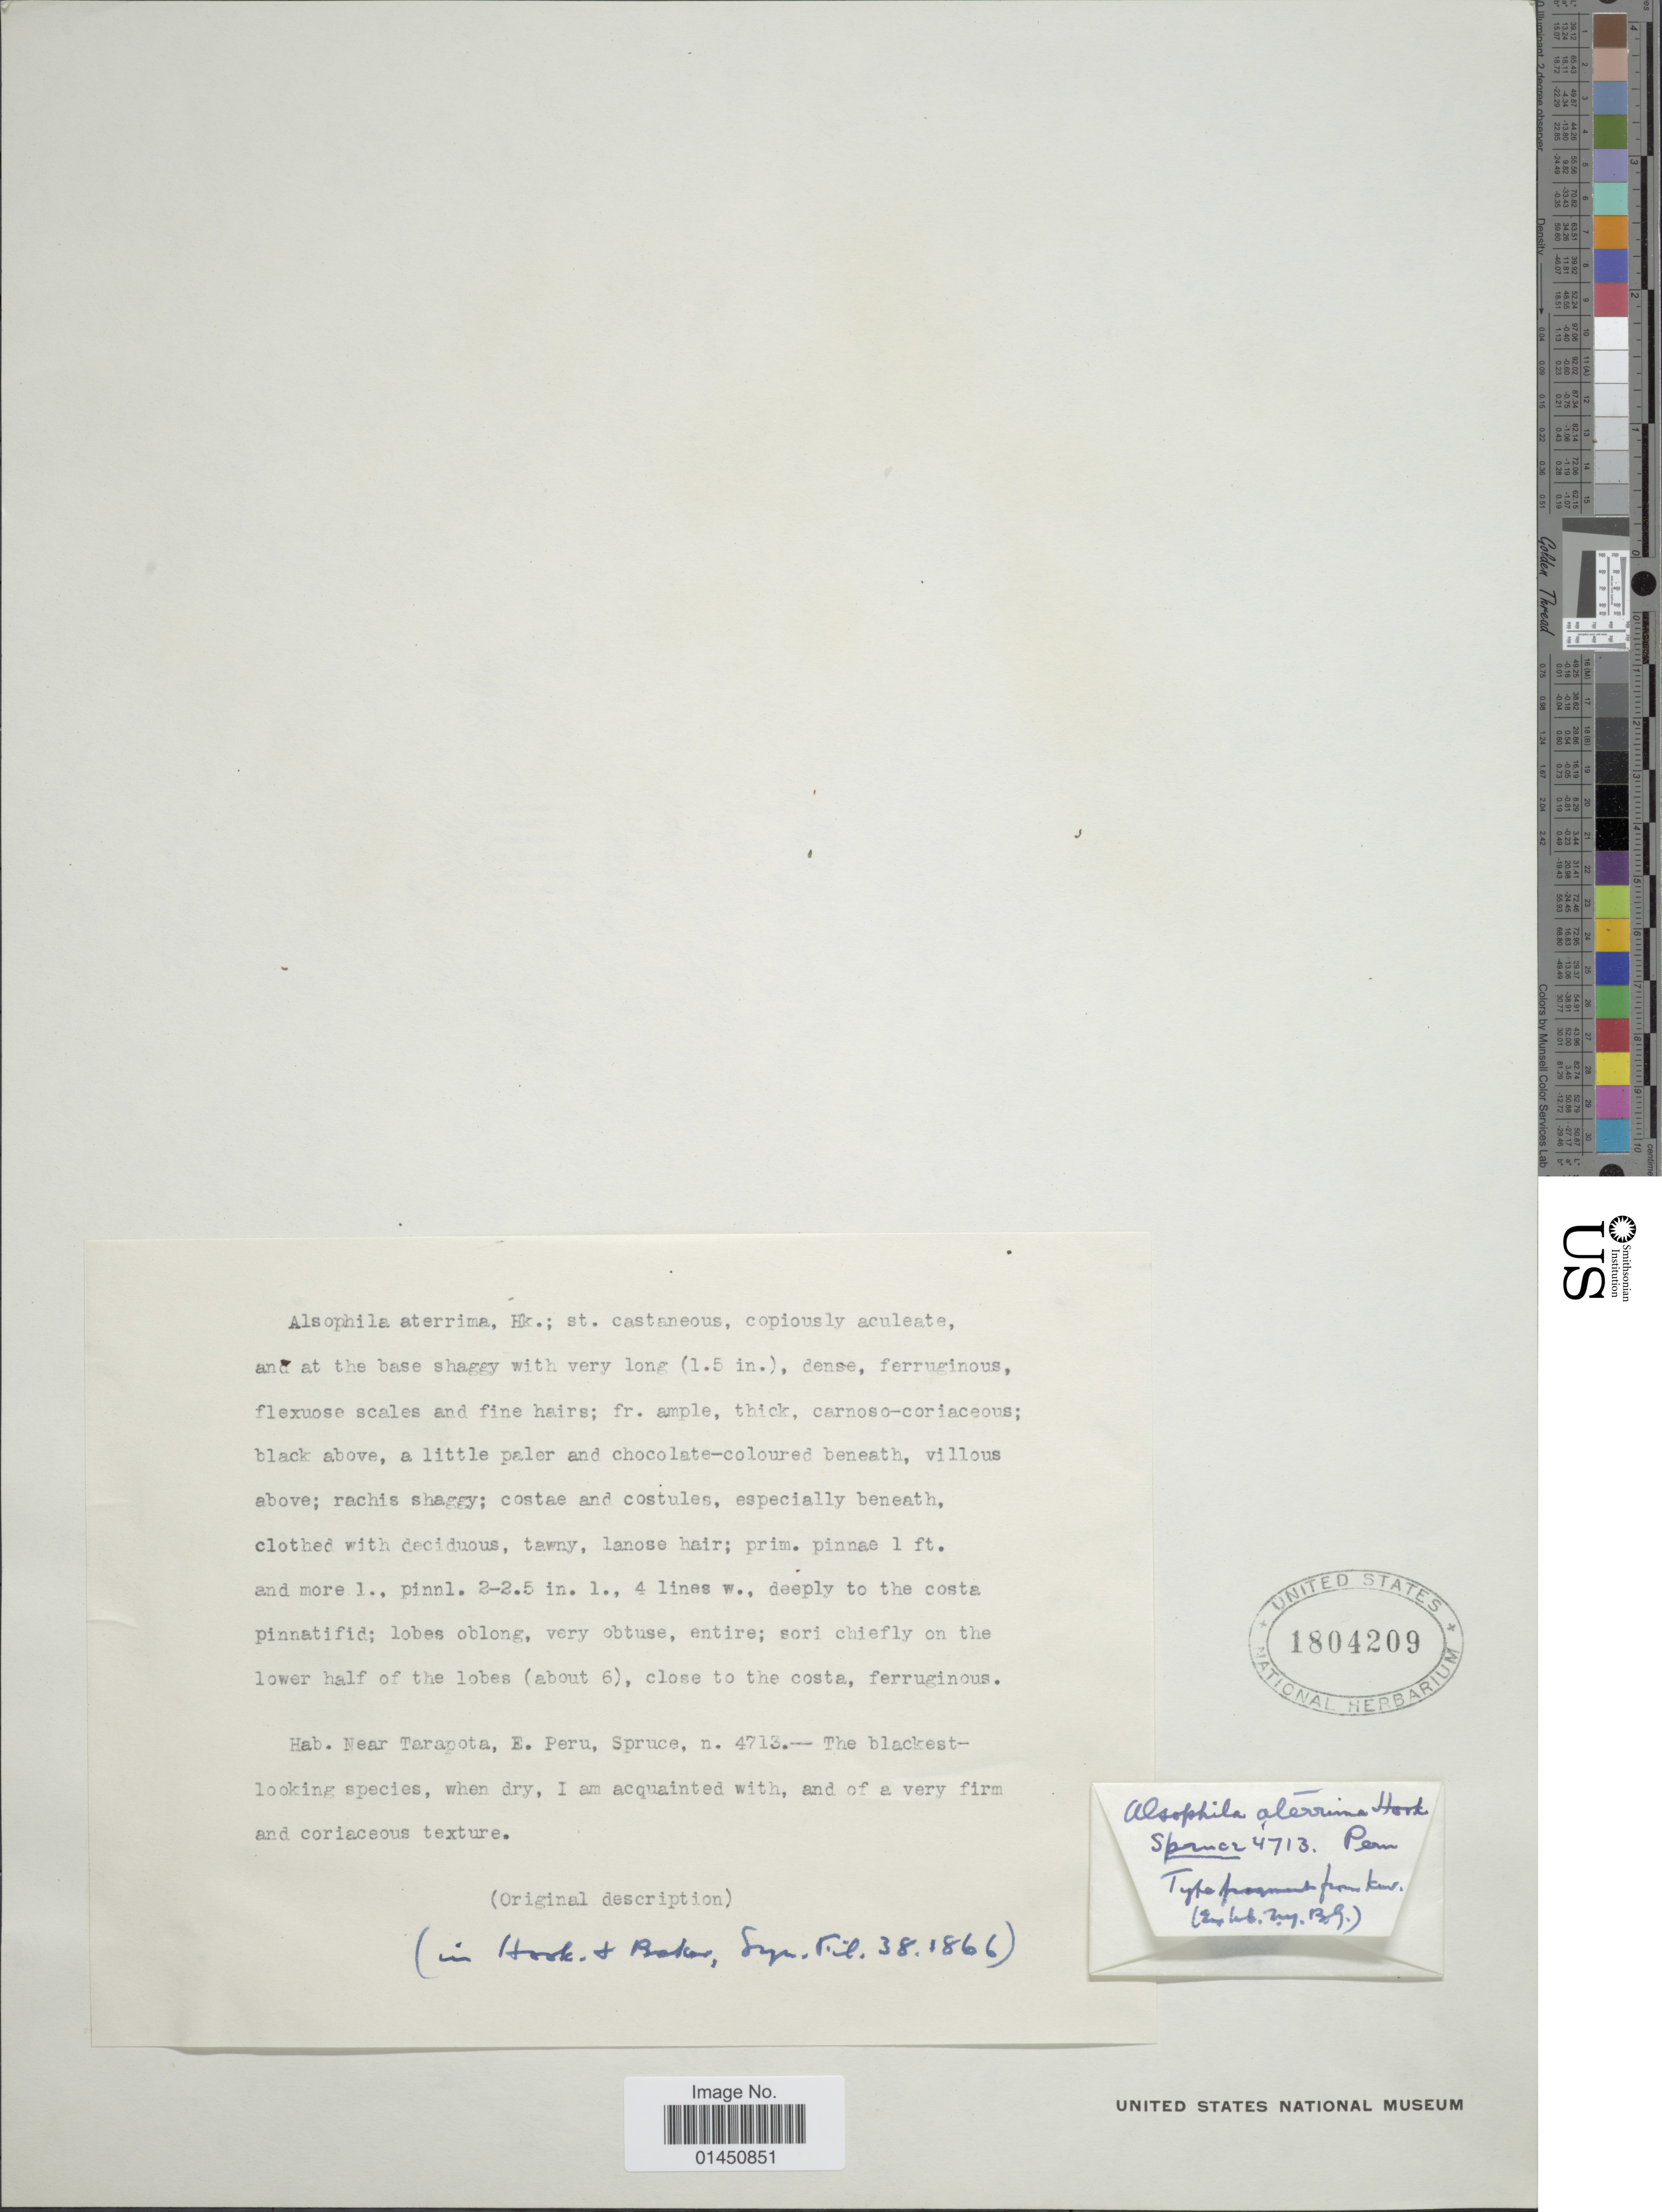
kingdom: Plantae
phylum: Tracheophyta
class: Polypodiopsida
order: Cyatheales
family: Cyatheaceae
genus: Cyathea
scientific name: Cyathea aterrima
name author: (Hook. ex Hook. & Baker) Domin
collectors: R. Spruce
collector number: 4713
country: Peru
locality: Near Tarapota, E. Peru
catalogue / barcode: US 1804209